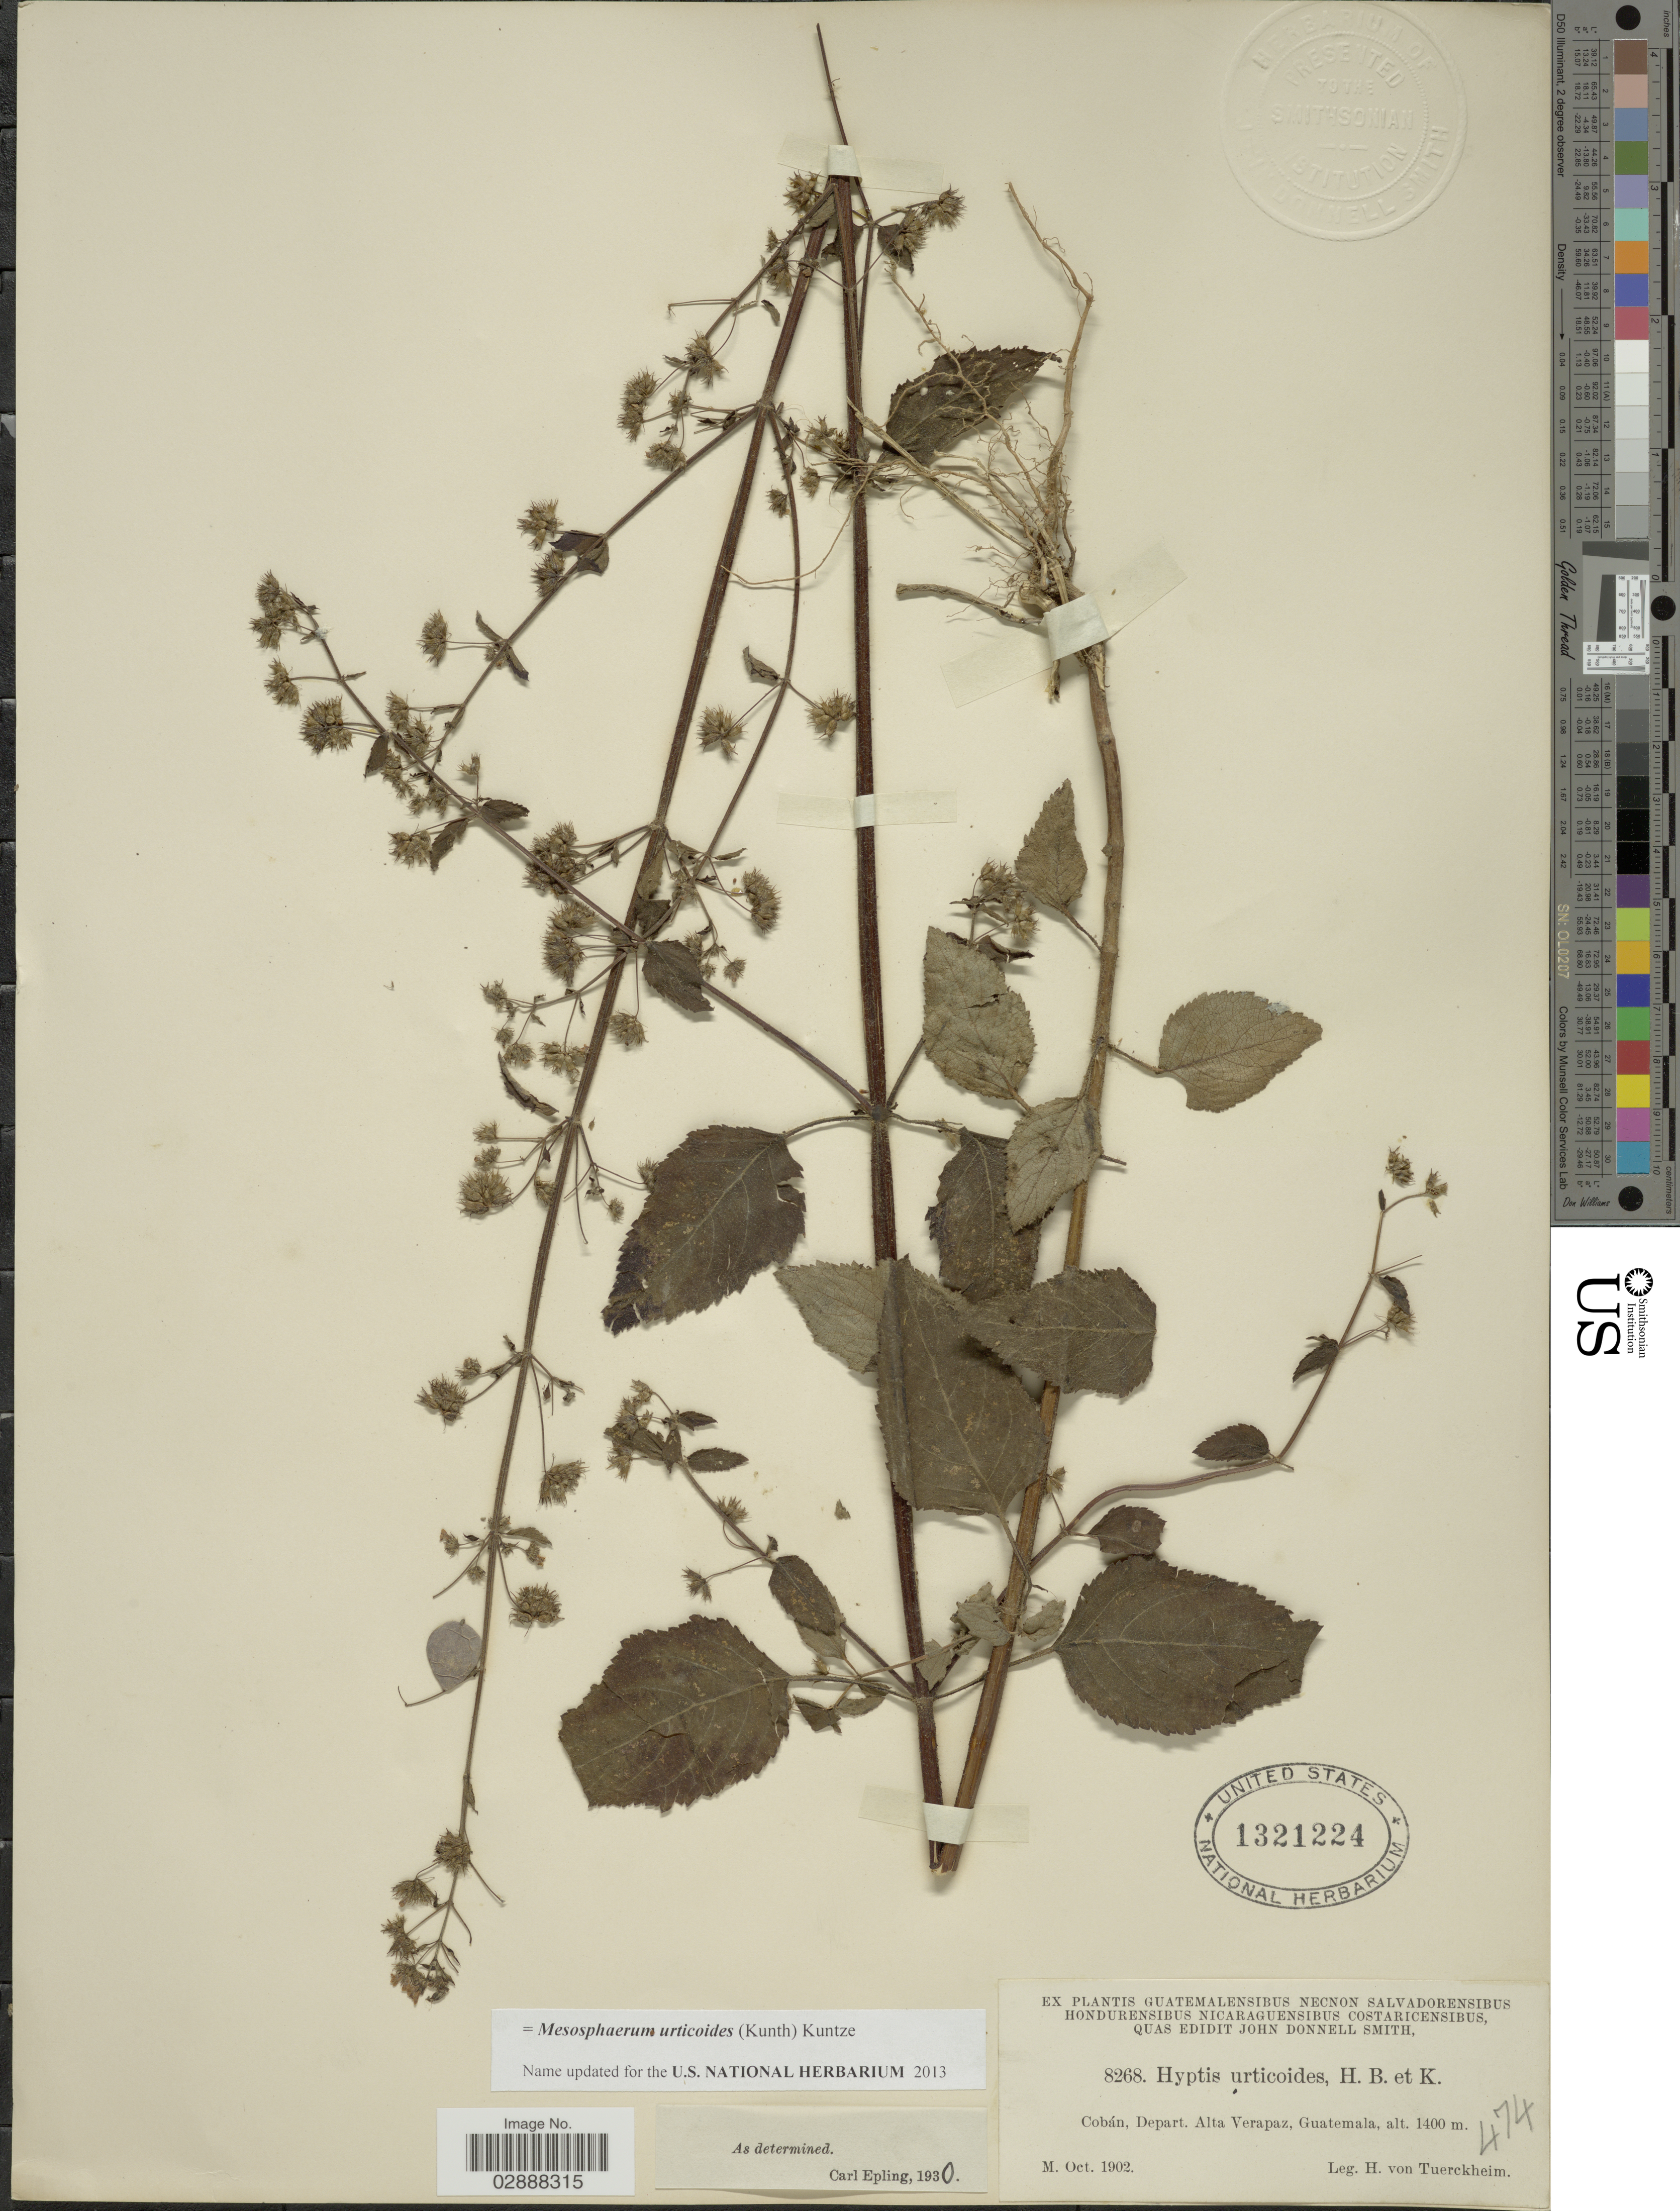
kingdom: Plantae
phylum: Tracheophyta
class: Magnoliopsida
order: Lamiales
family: Lamiaceae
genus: Mesosphaerum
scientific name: Mesosphaerum urticoides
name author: (Kunth) Kuntze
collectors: H. von Türckheim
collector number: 8268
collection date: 1902-10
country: Guatemala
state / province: Alta Verapaz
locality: Cobán, Depart. Alta Verapaz.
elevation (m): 1400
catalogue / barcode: US 1321224